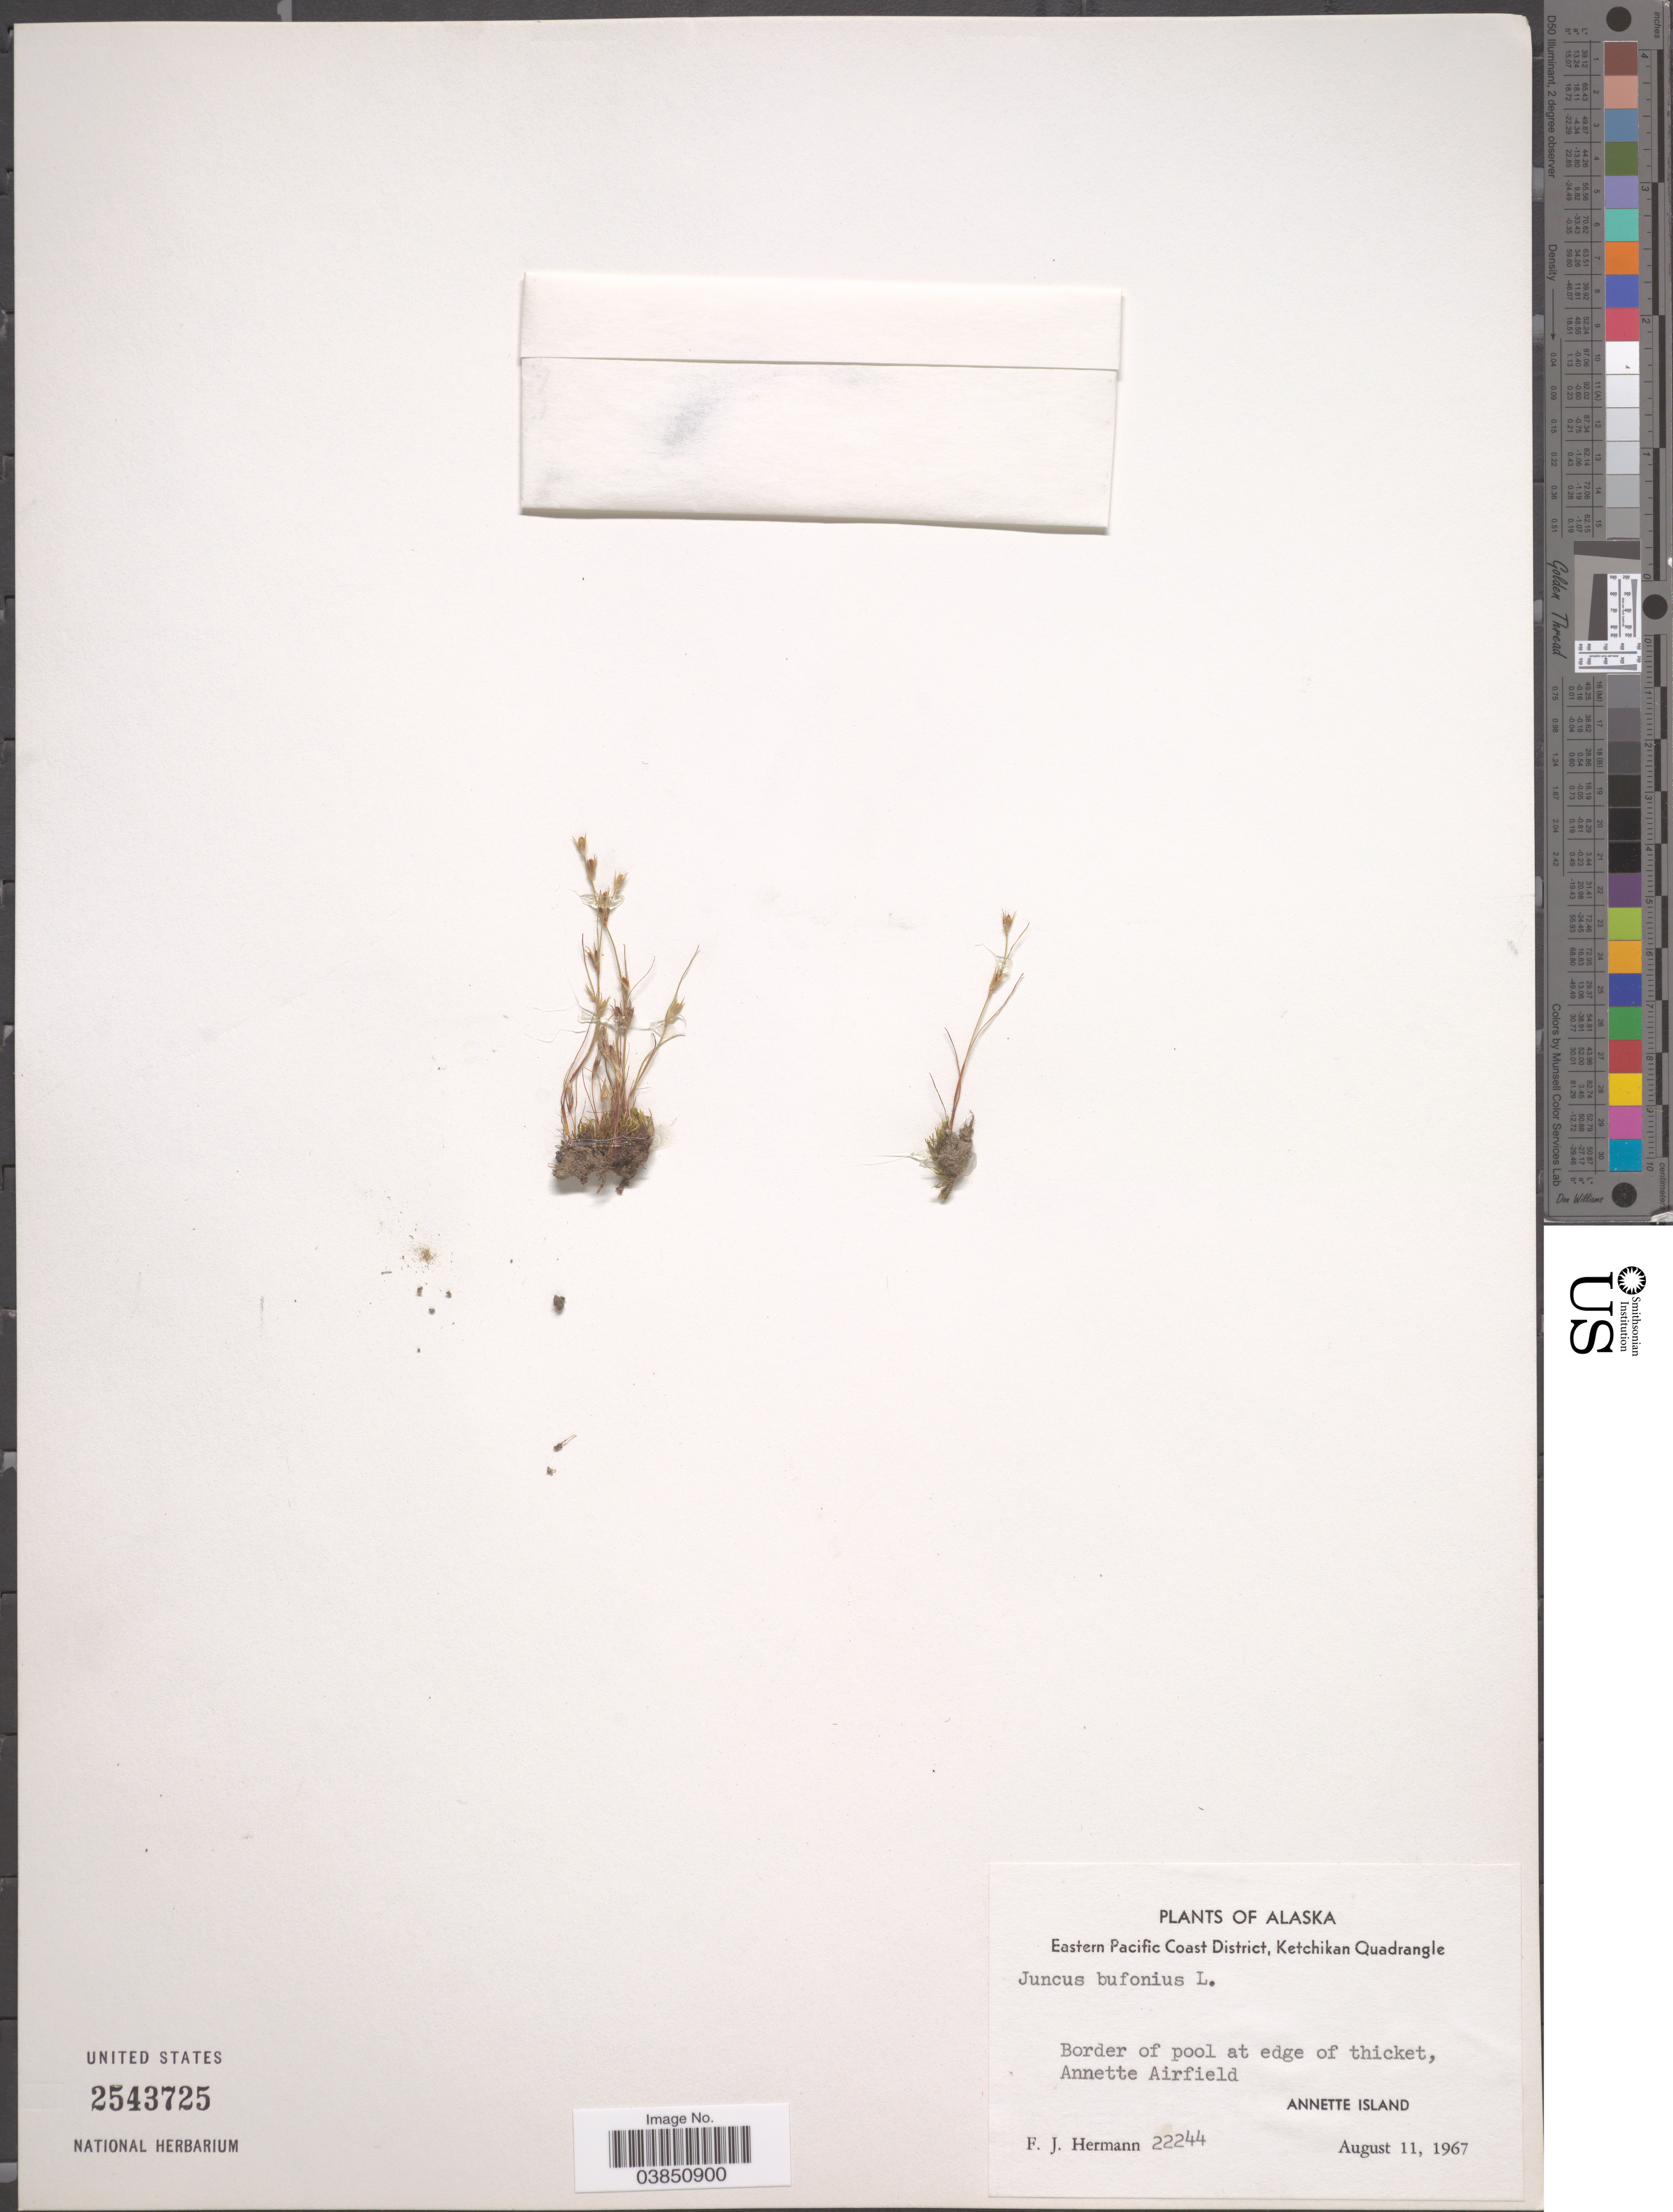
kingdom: Plantae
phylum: Tracheophyta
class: Liliopsida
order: Poales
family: Juncaceae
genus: Juncus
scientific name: Juncus bufonius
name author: L.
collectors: F. J. Hermann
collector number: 22244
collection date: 1967-08-11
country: United States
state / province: Alaska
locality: Eastern Pacific Coast District, Ketchikan Quadrangle. Annette Airfield. Annette Island.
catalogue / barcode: US 2543725